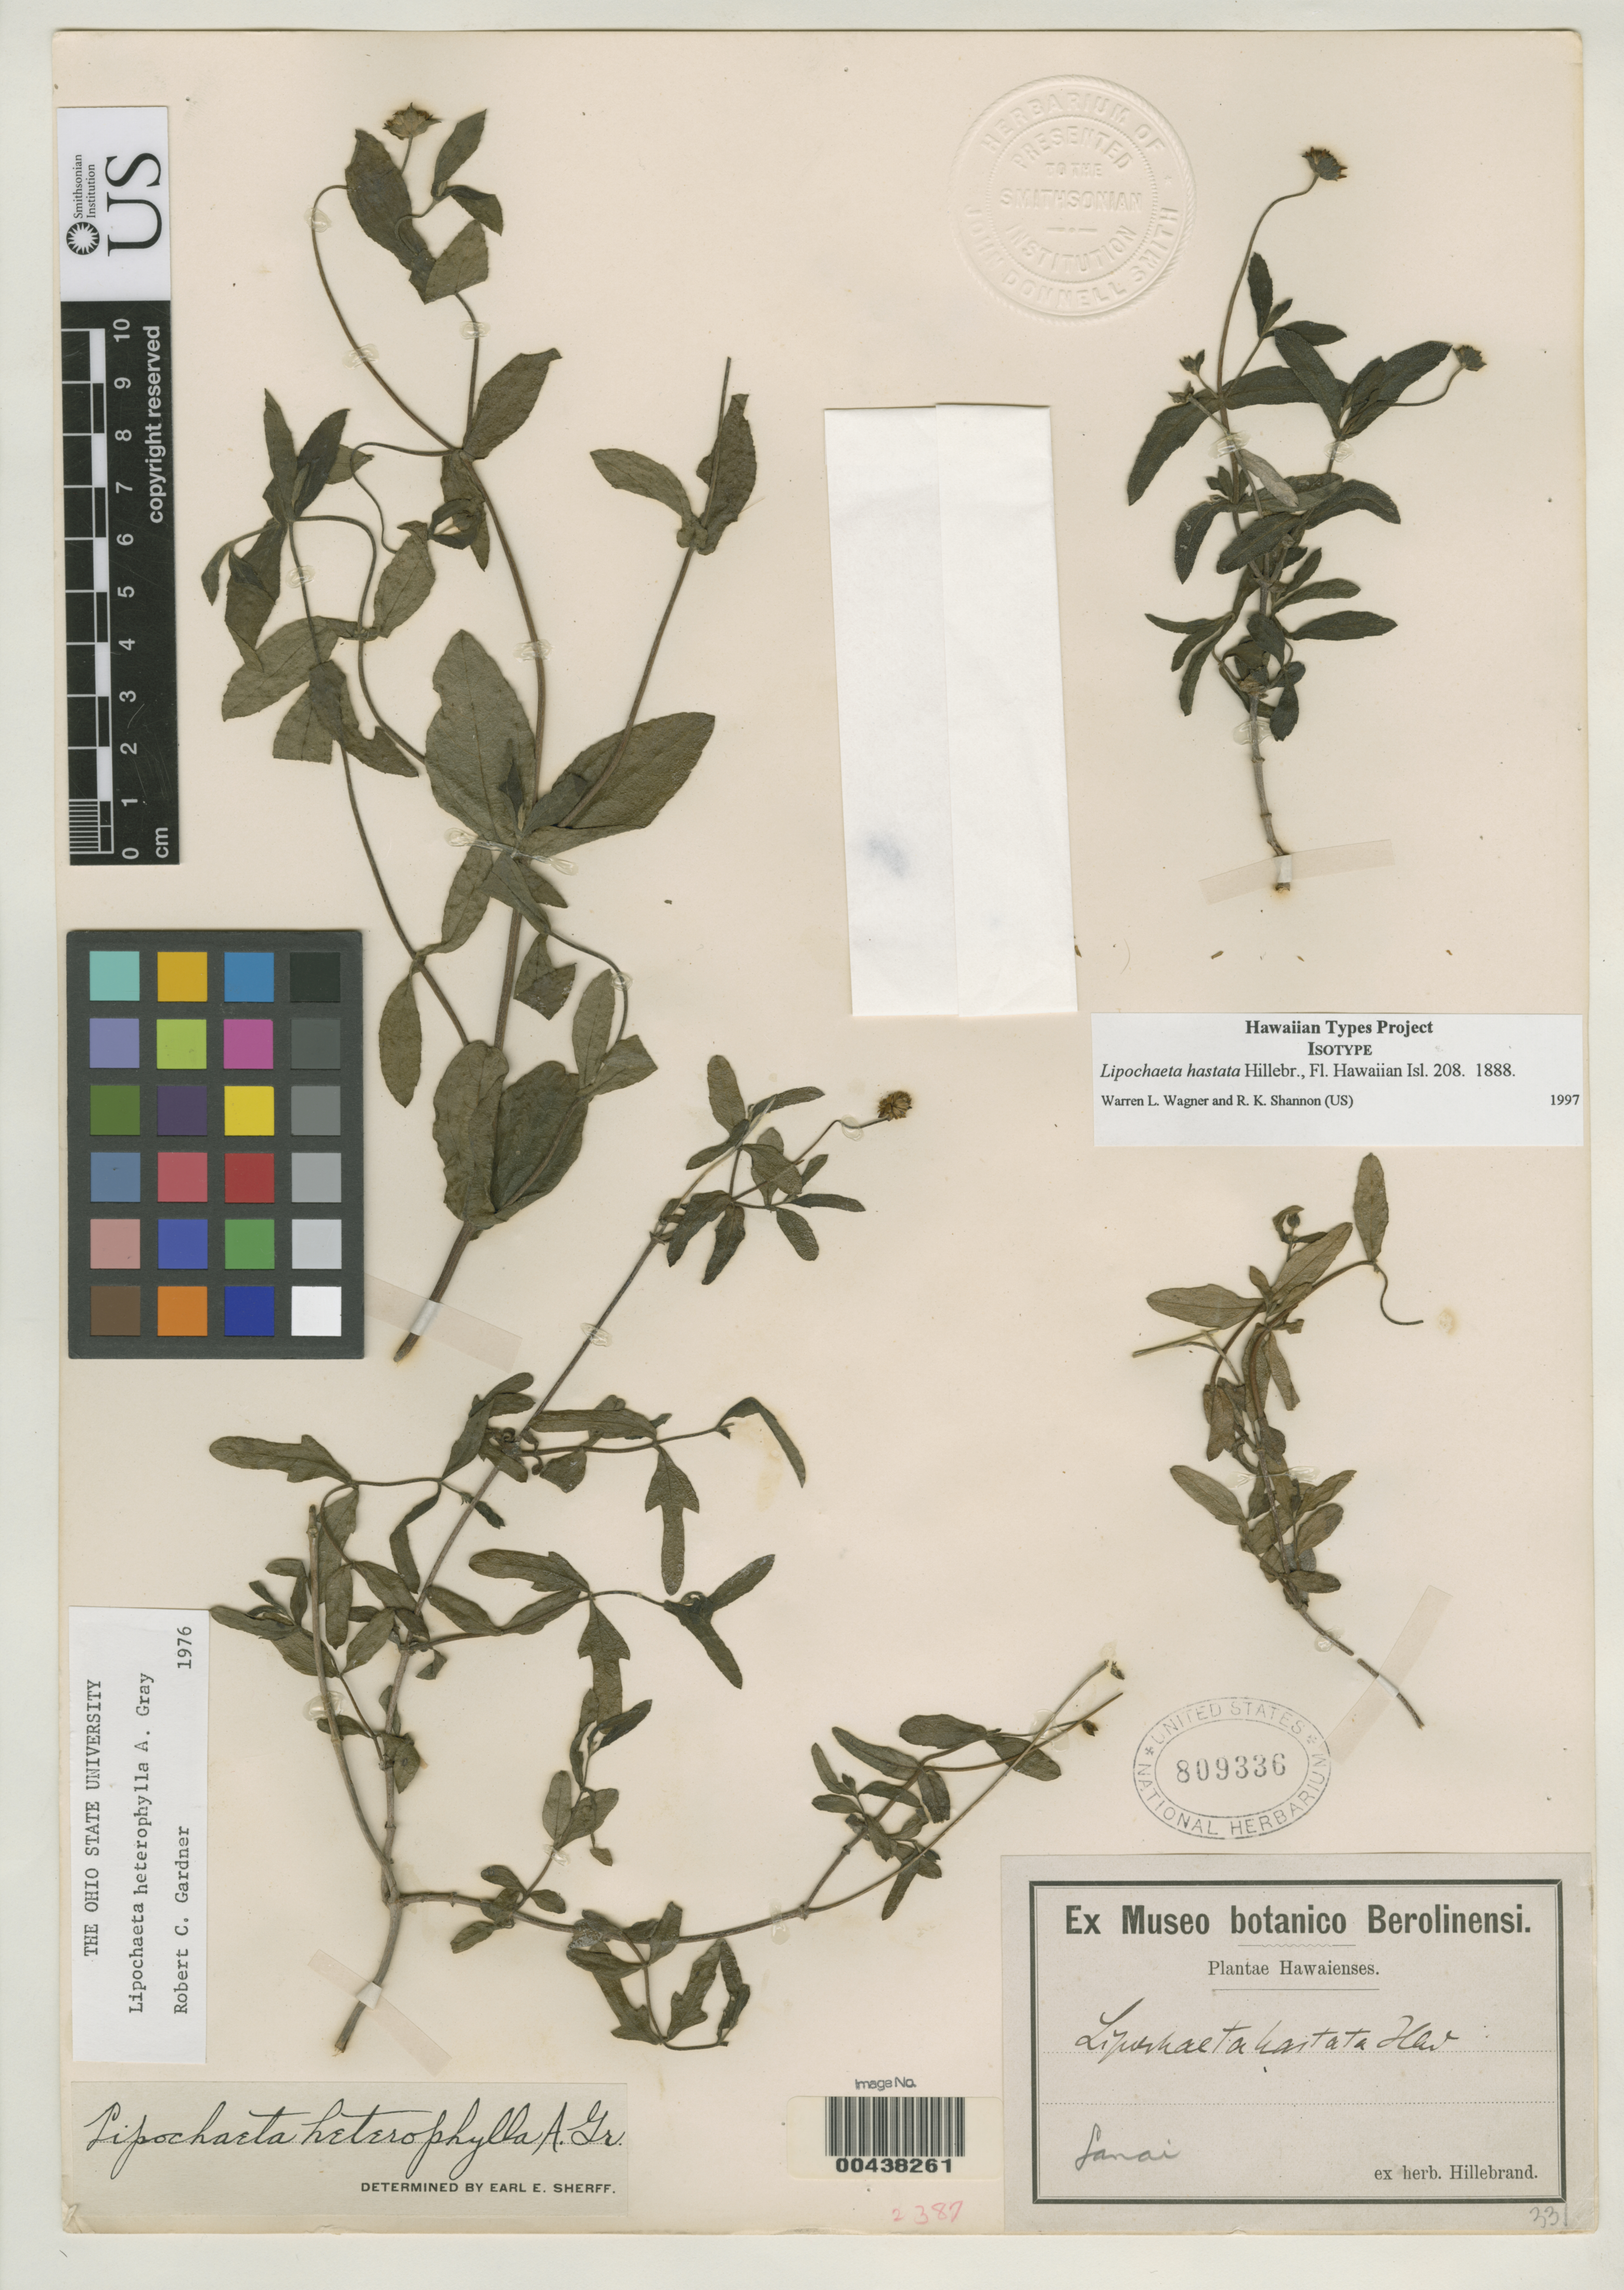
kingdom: Plantae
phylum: Tracheophyta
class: Magnoliopsida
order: Asterales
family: Asteraceae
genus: Lipochaeta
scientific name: Lipochaeta hastata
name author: Hillebr.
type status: Isotype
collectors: W. Hillebrand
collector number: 331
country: United States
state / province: Hawaii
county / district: Maui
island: Lana'i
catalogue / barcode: US 809336